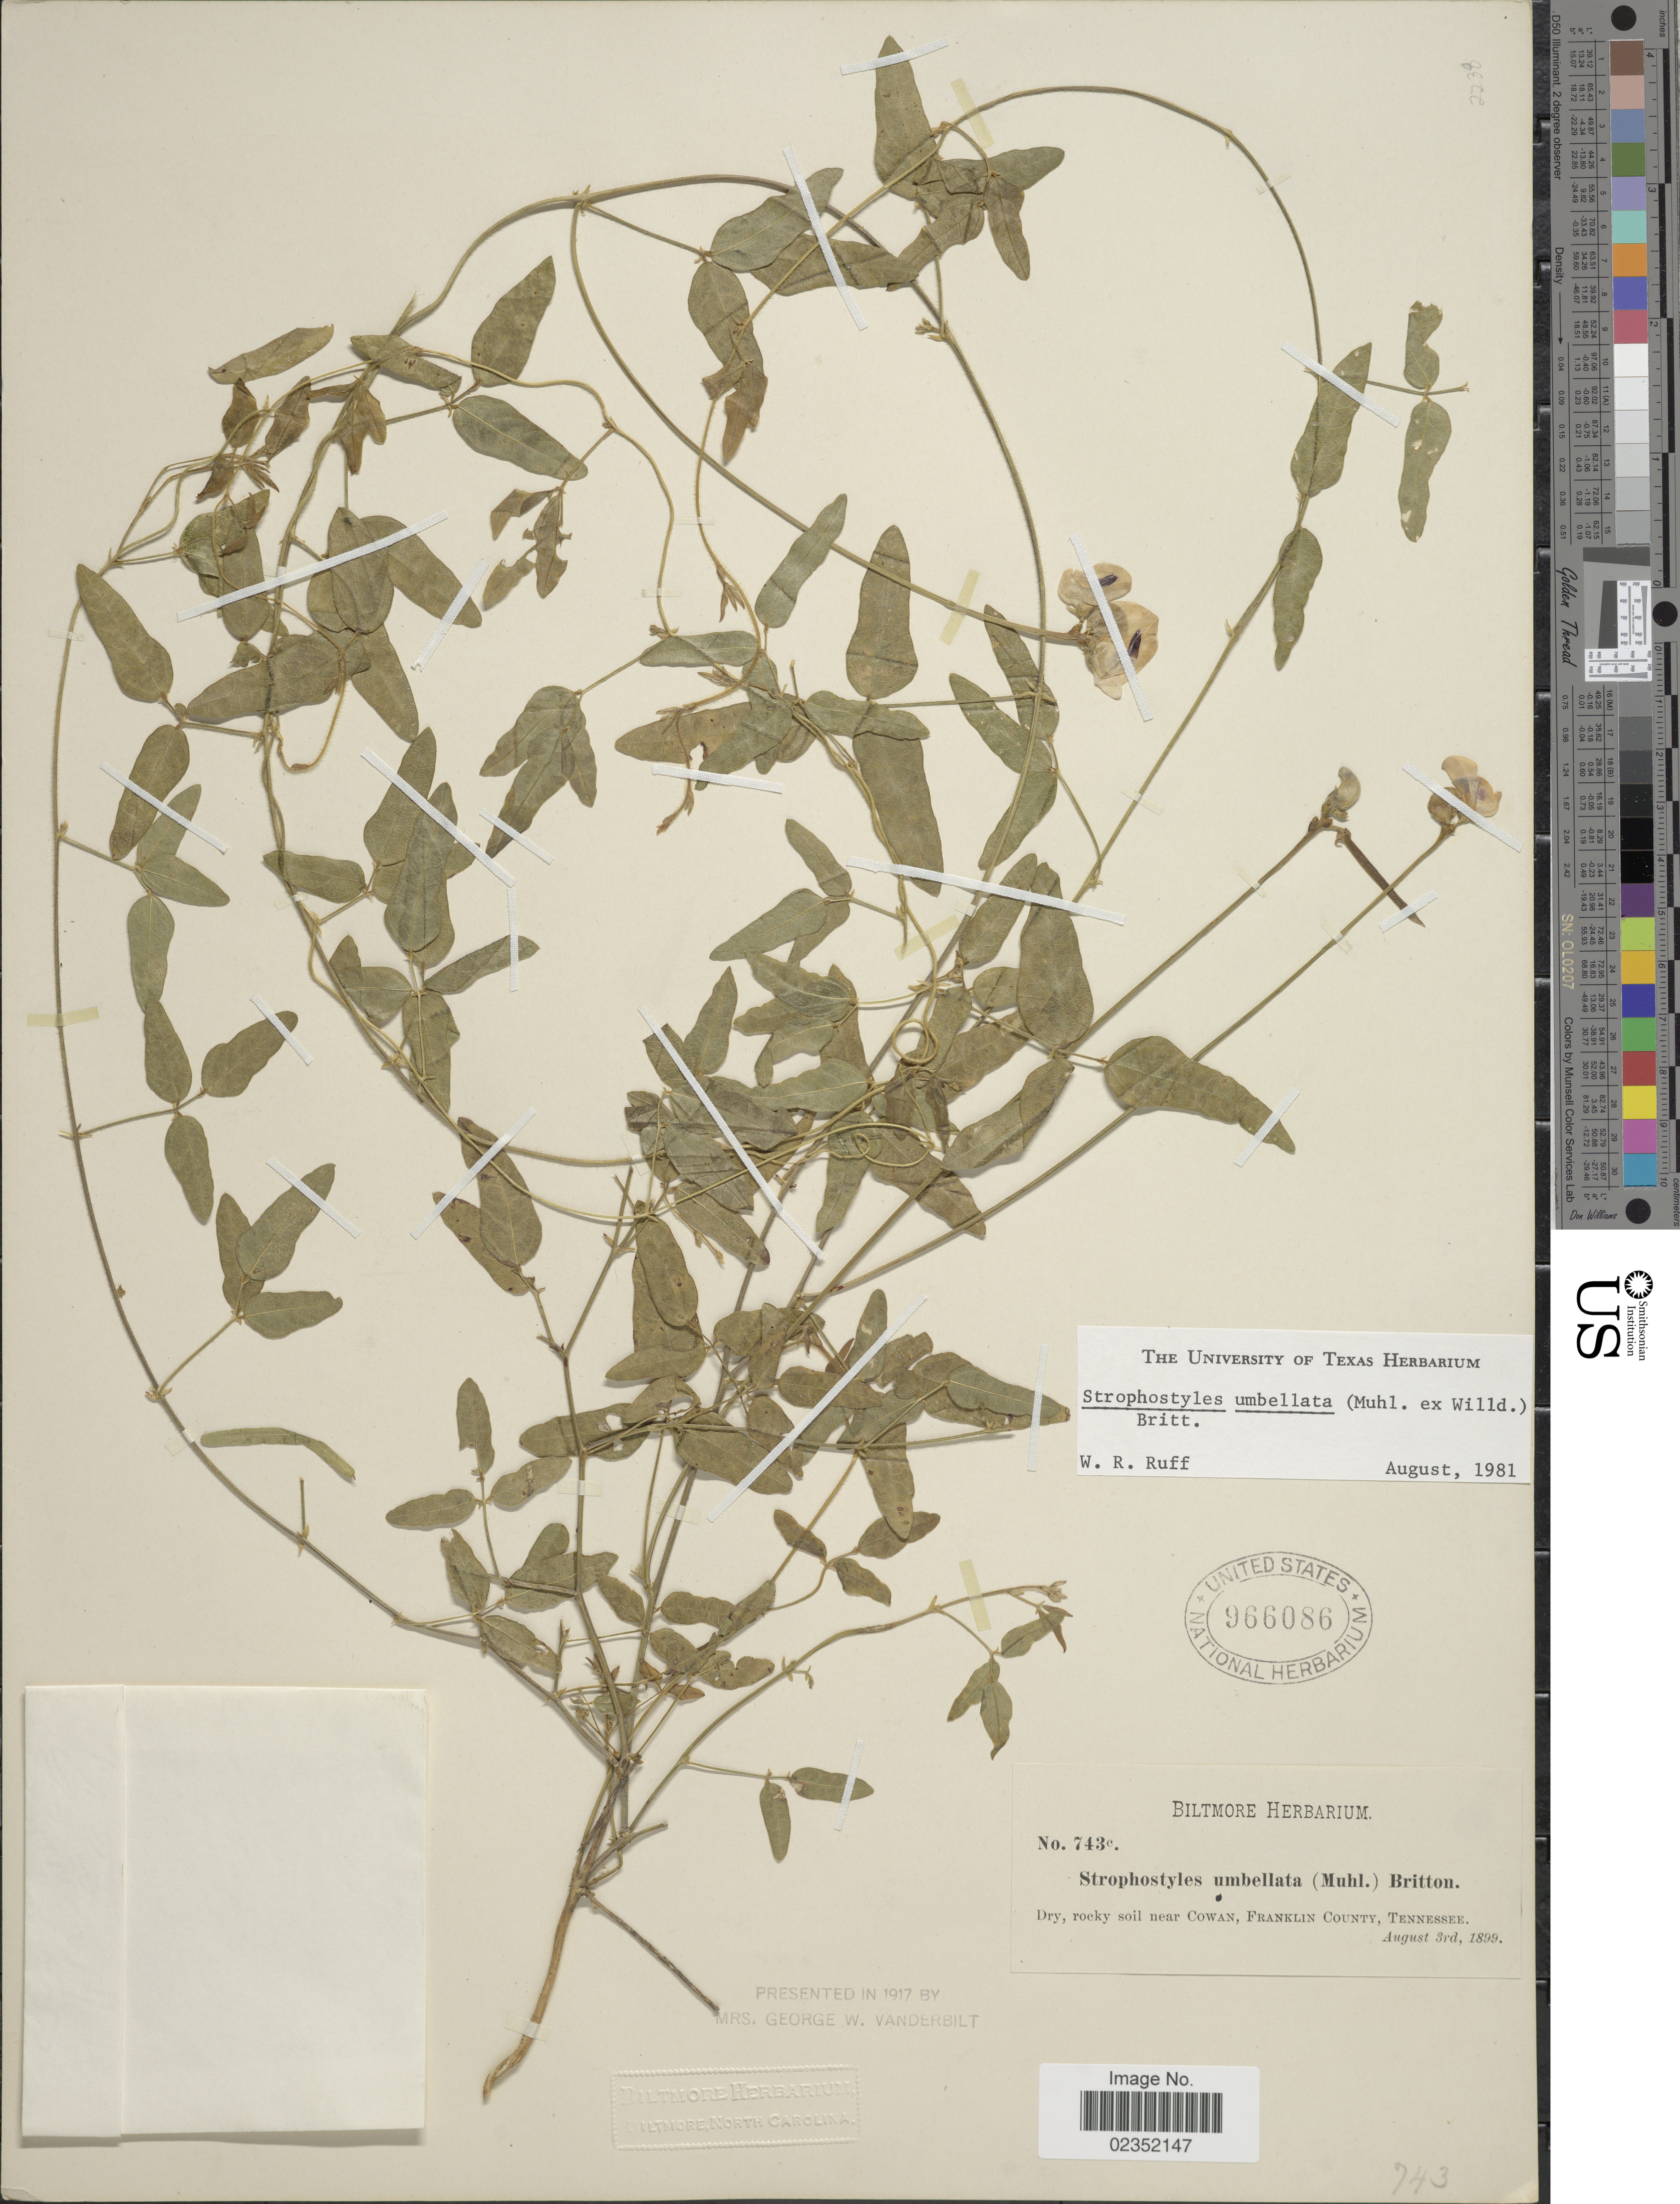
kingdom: Plantae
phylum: Tracheophyta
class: Magnoliopsida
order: Fabales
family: Fabaceae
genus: Strophostyles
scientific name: Strophostyles umbellata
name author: (Muhl. ex Willd.) Britton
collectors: ex herb. Biltmore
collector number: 743c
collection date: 1899-08-03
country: United States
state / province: Tennessee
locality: Dry, rocky soil near Cowan, Franklin County, Tennessee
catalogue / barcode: US 966086